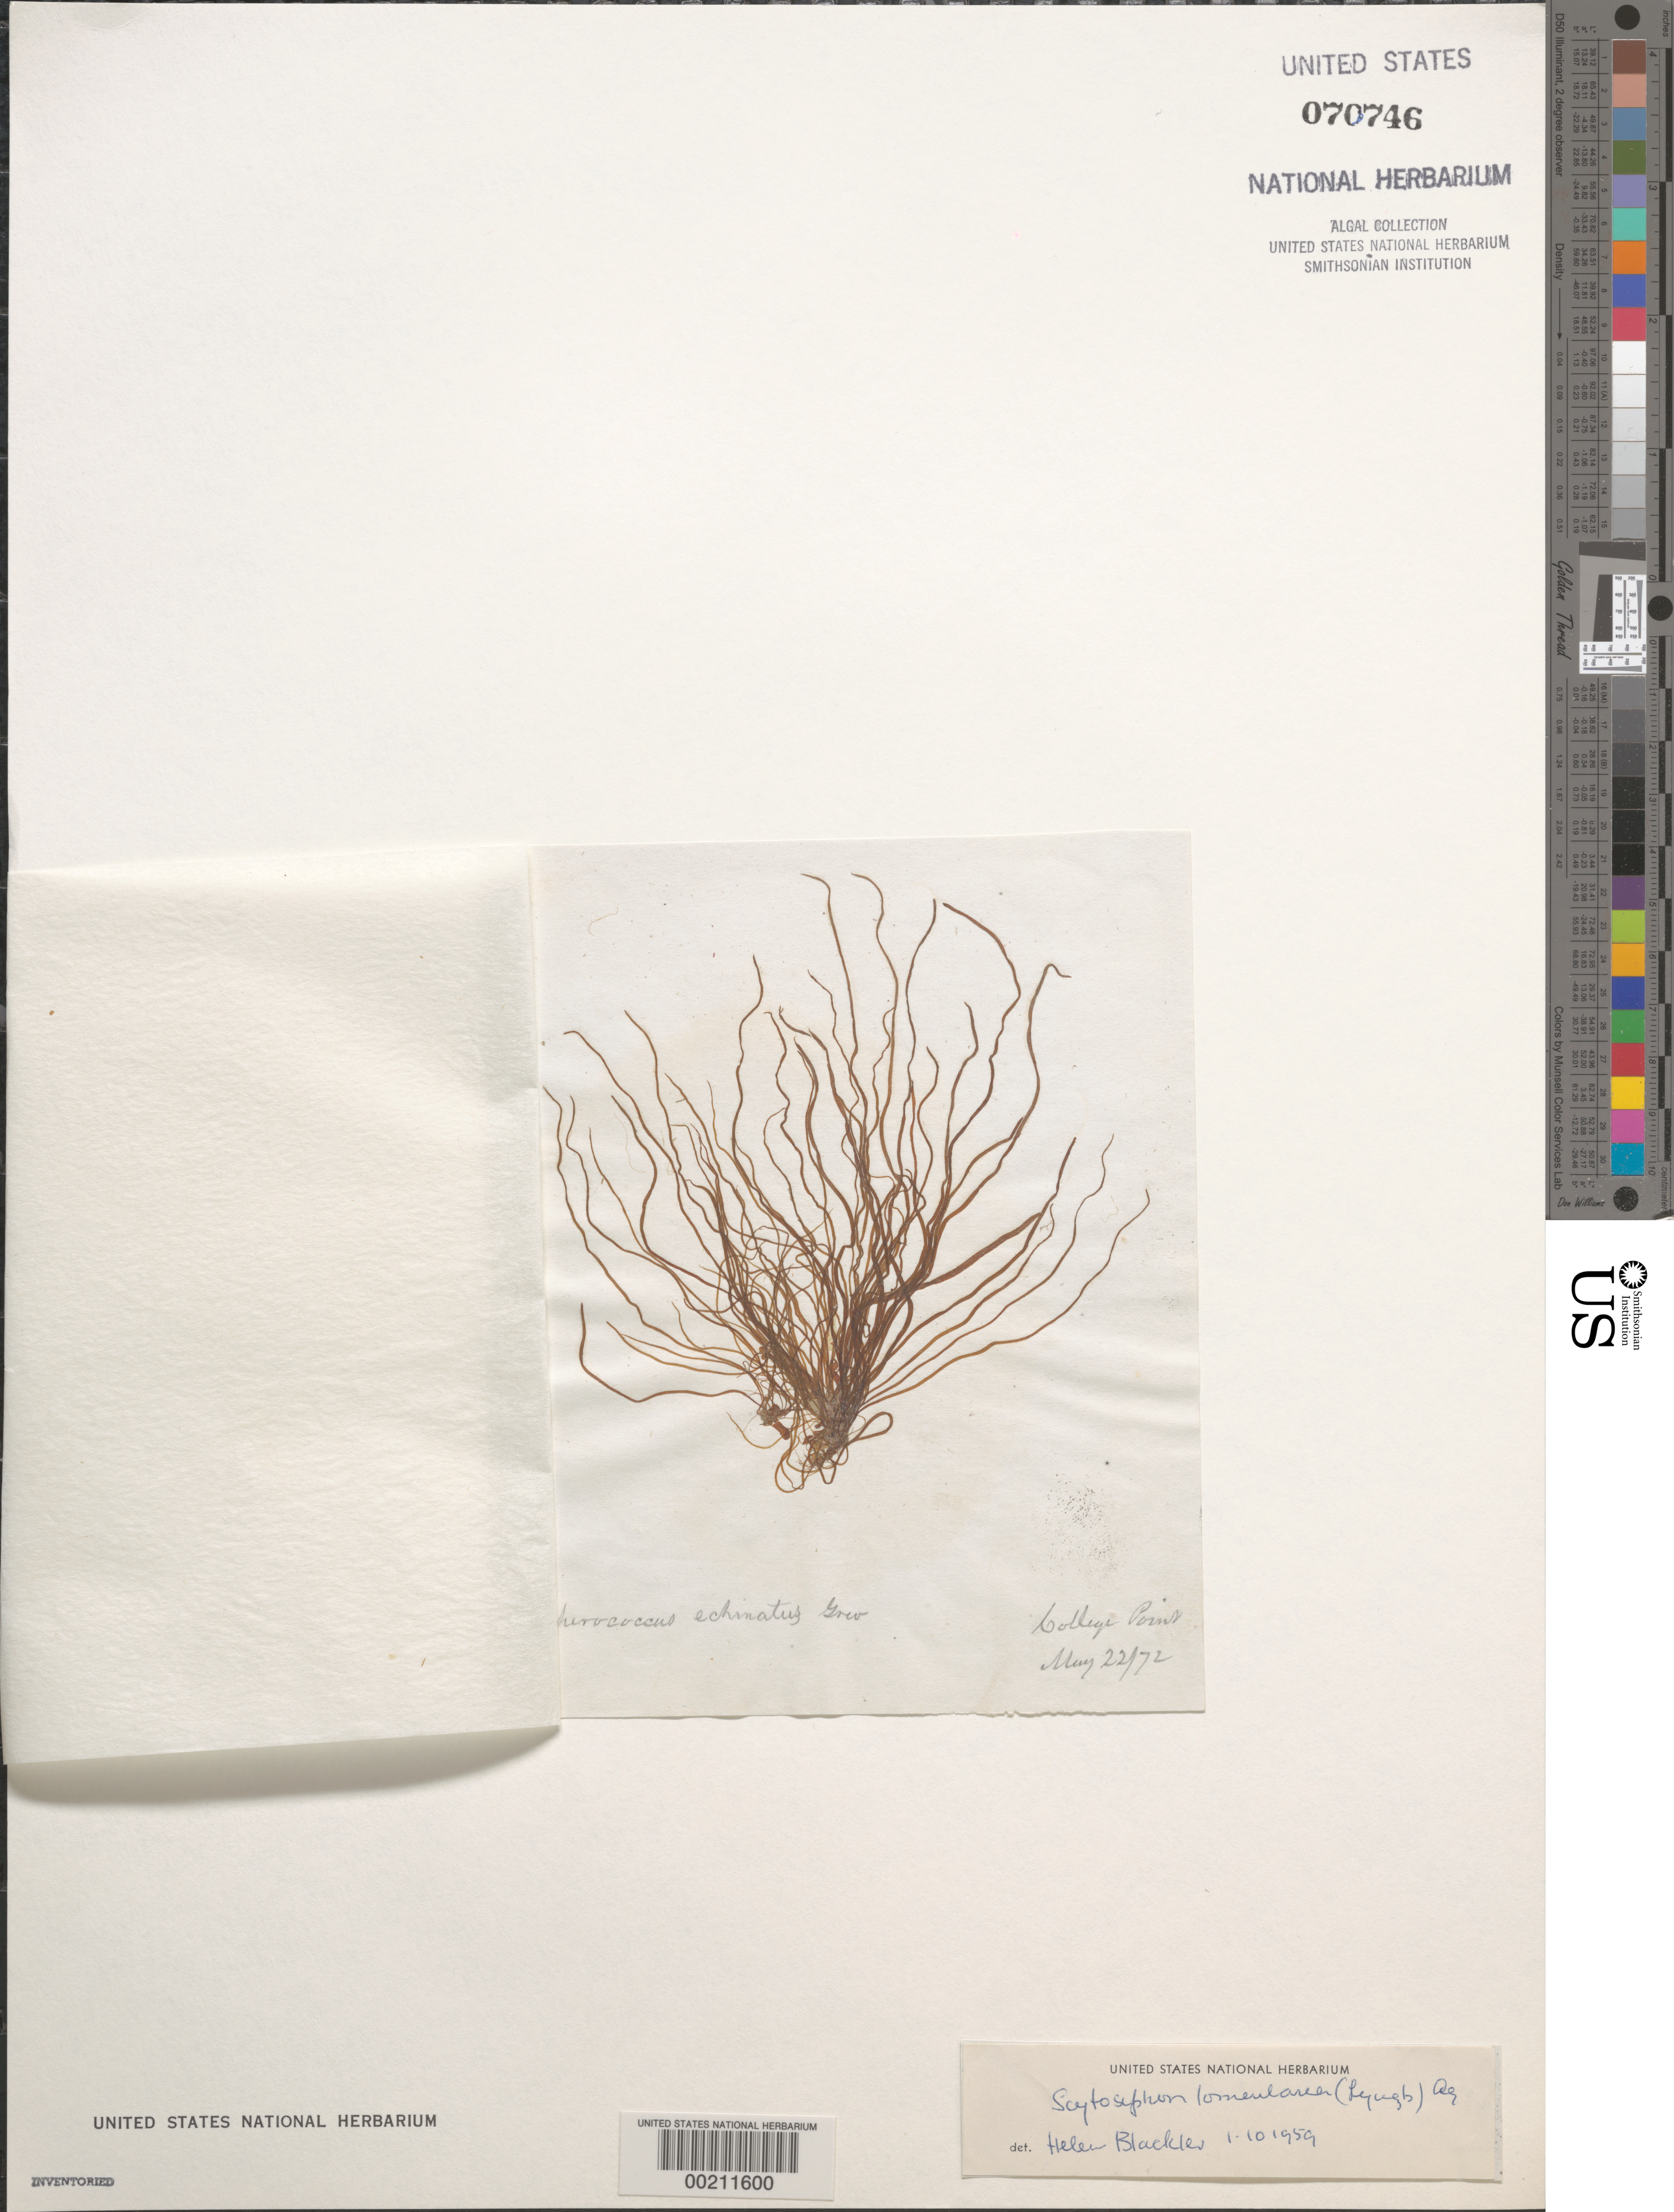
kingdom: Chromista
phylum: Ochrophyta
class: Phaeophyceae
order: Scytosiphonales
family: Scytosiphonaceae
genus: Scytosiphon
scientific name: Scytosiphon lomentaria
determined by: Blackler, H.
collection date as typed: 22 May 1872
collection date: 1872-05-22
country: United States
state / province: New York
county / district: Queens County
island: Long Island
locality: College Point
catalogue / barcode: US 70746